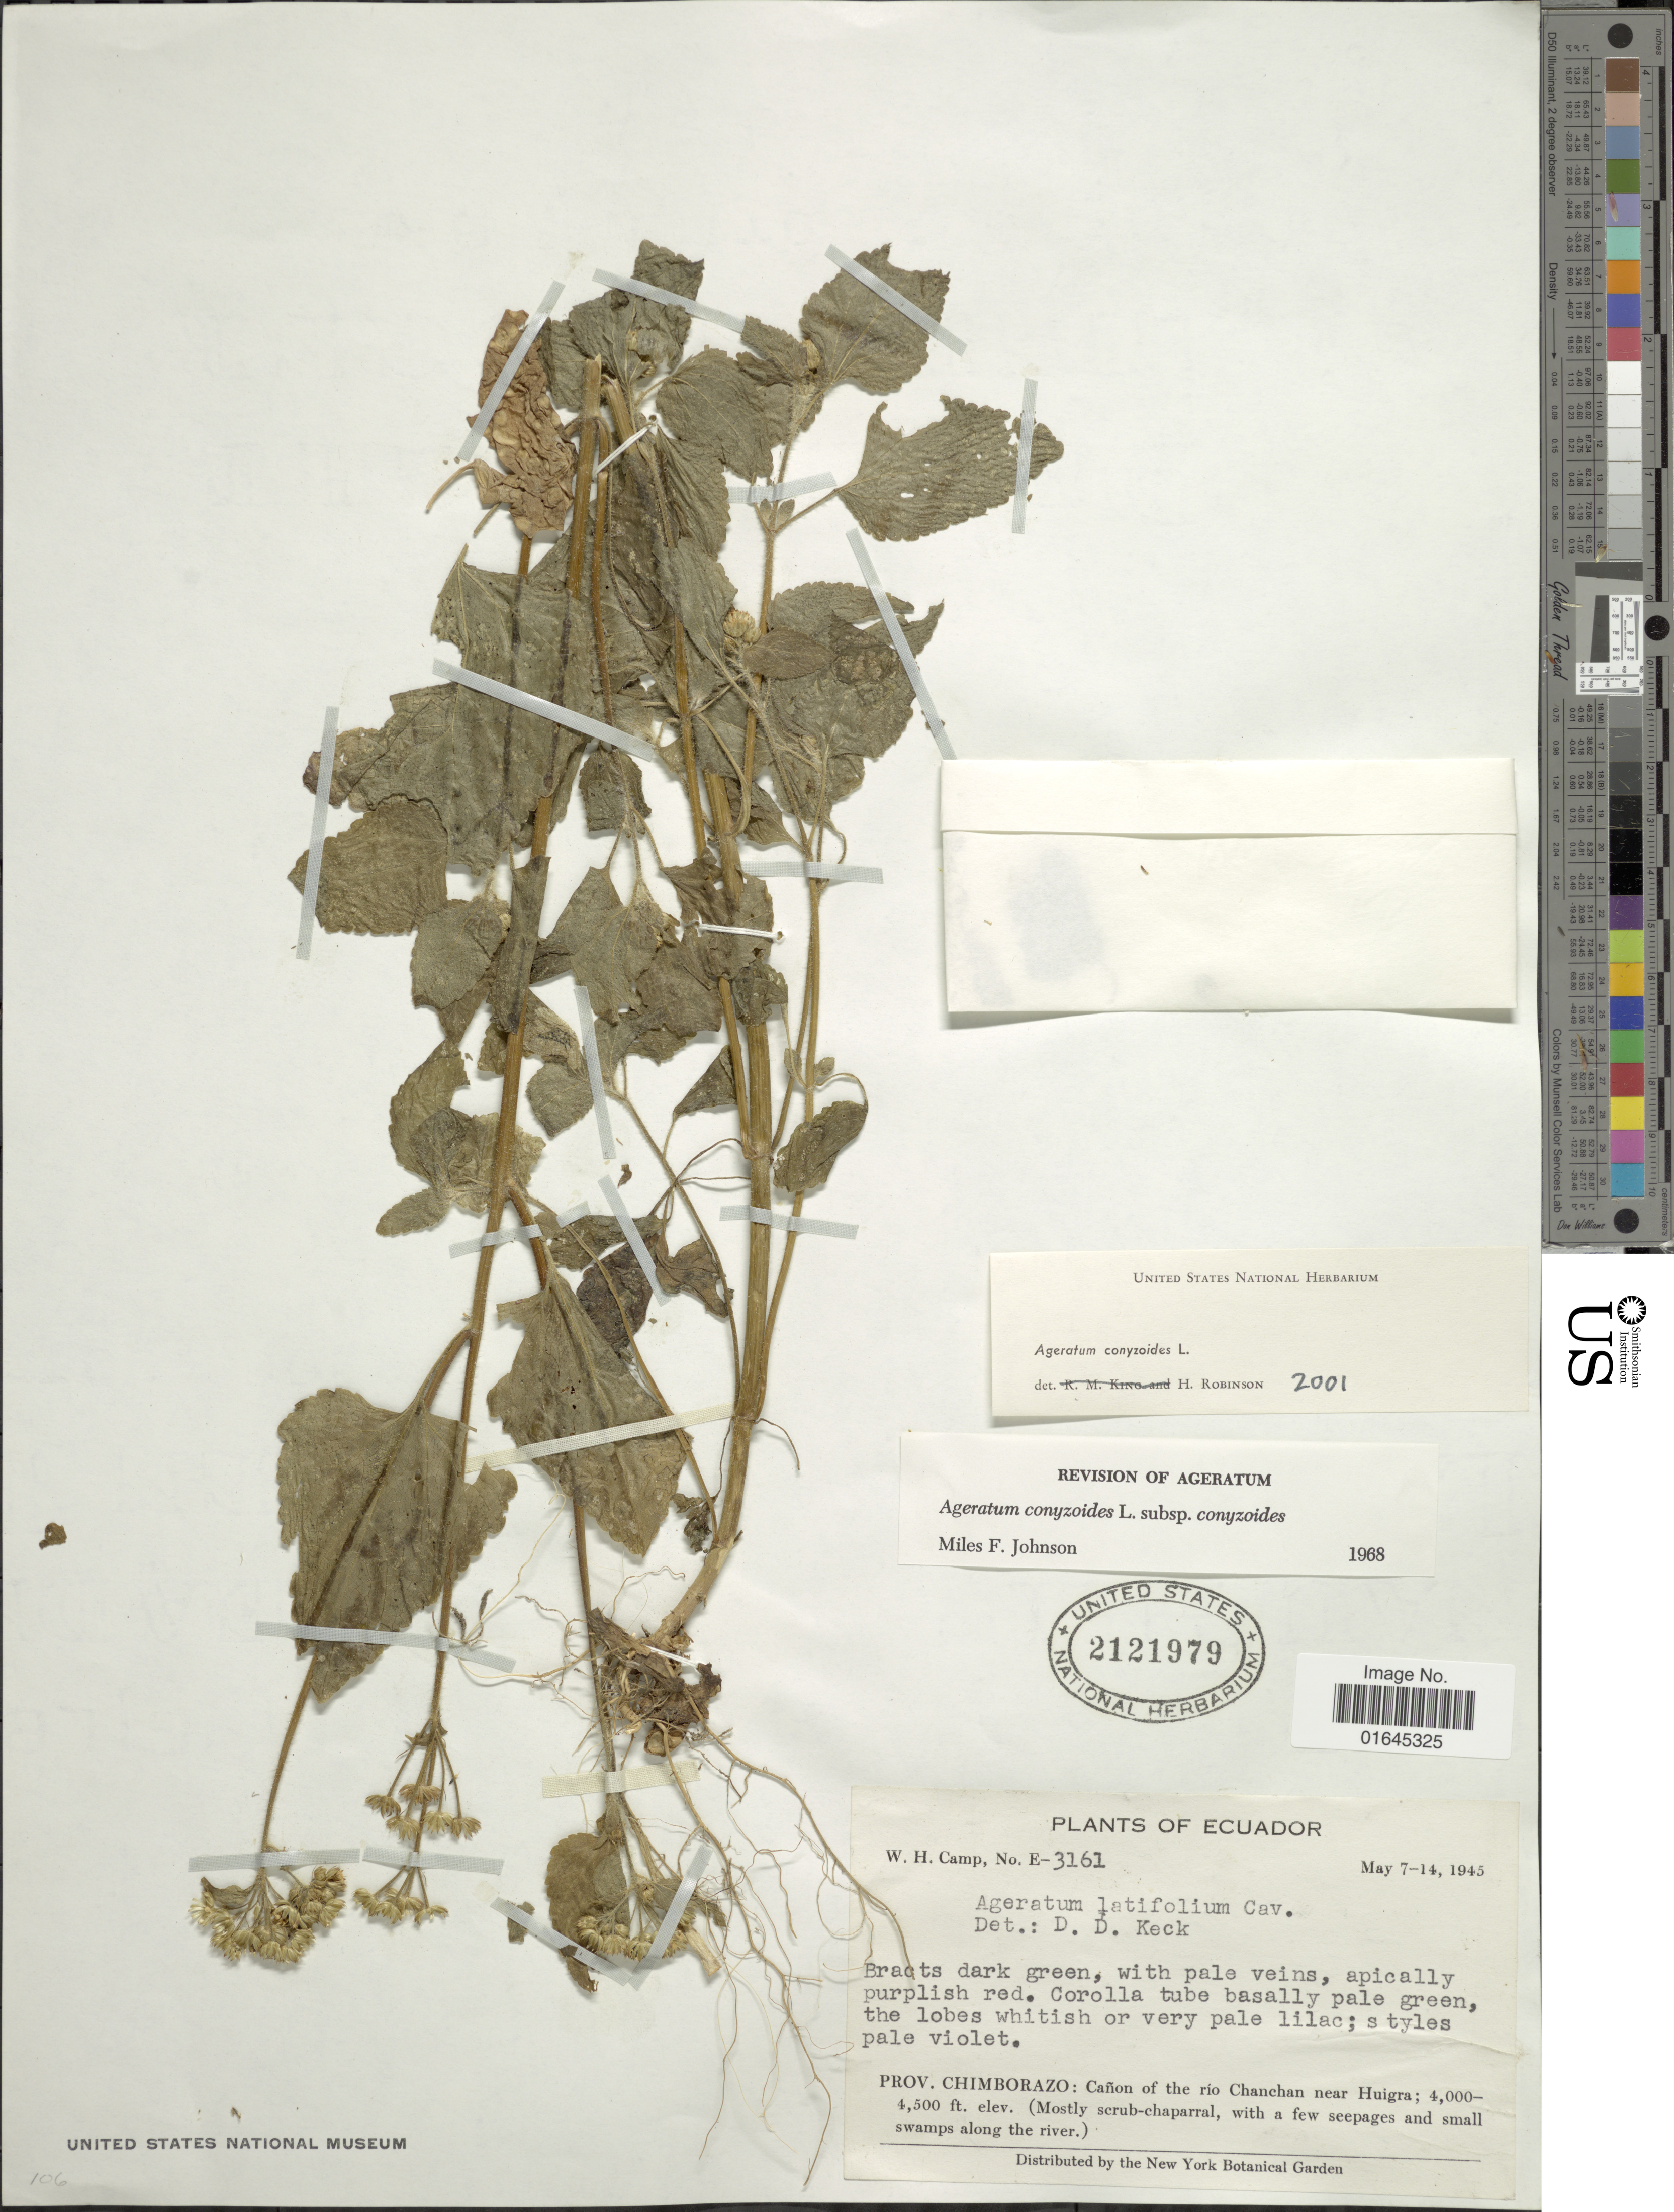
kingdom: Plantae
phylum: Tracheophyta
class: Magnoliopsida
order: Asterales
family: Asteraceae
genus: Ageratum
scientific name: Ageratum conyzoides subsp. conyzoides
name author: L.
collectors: W. H. Camp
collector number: E-3161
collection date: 1945-05-07/1945-05-14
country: Ecuador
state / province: Chimborazo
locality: Cañon of the río Chanchan near Huigra (Mostly scrub-chaparral, with a few seepages and small swamps along the river)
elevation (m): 1219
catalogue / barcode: US 2121979